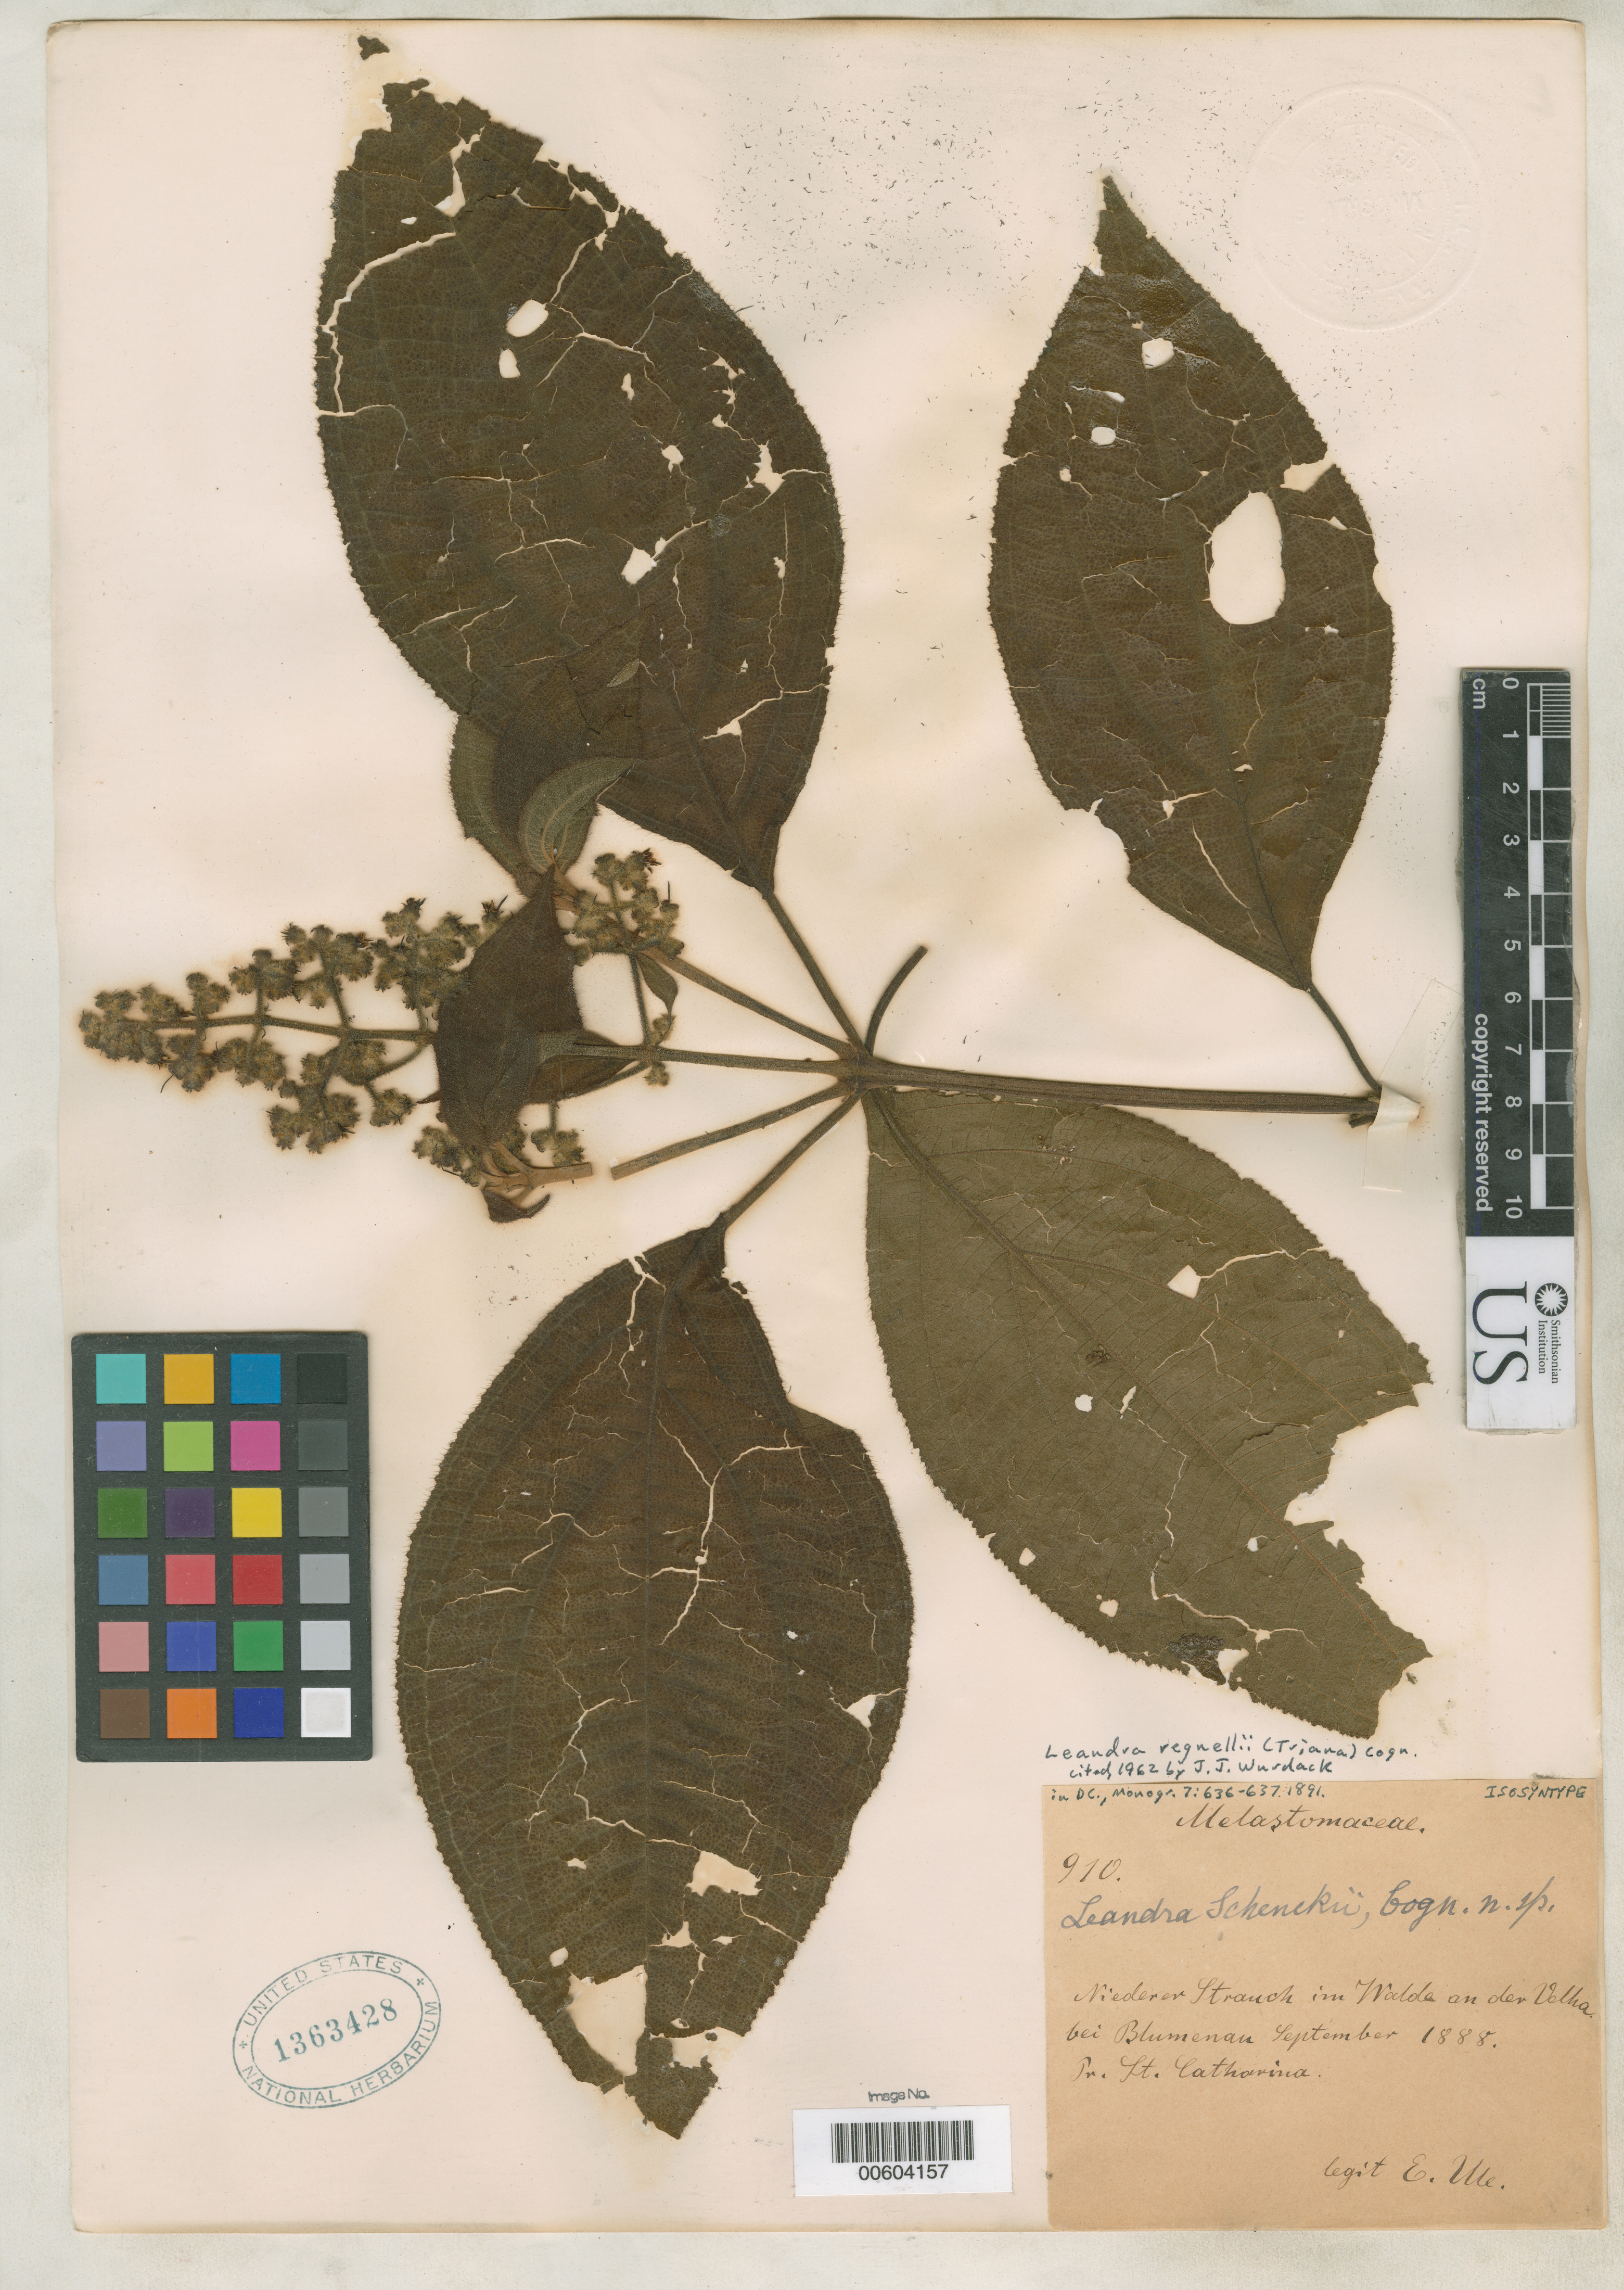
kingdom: Plantae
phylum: Tracheophyta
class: Magnoliopsida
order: Myrtales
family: Melastomataceae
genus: Leandra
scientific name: Leandra schenckii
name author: Cogn. in A. DC.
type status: Isosyntype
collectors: E. H. Ule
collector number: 910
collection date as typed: Sep 1888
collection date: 1888-09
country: Brazil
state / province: Santa Catarina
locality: Niederer strauch im walde an der Velha bei Blumenau.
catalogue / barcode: US 1363428